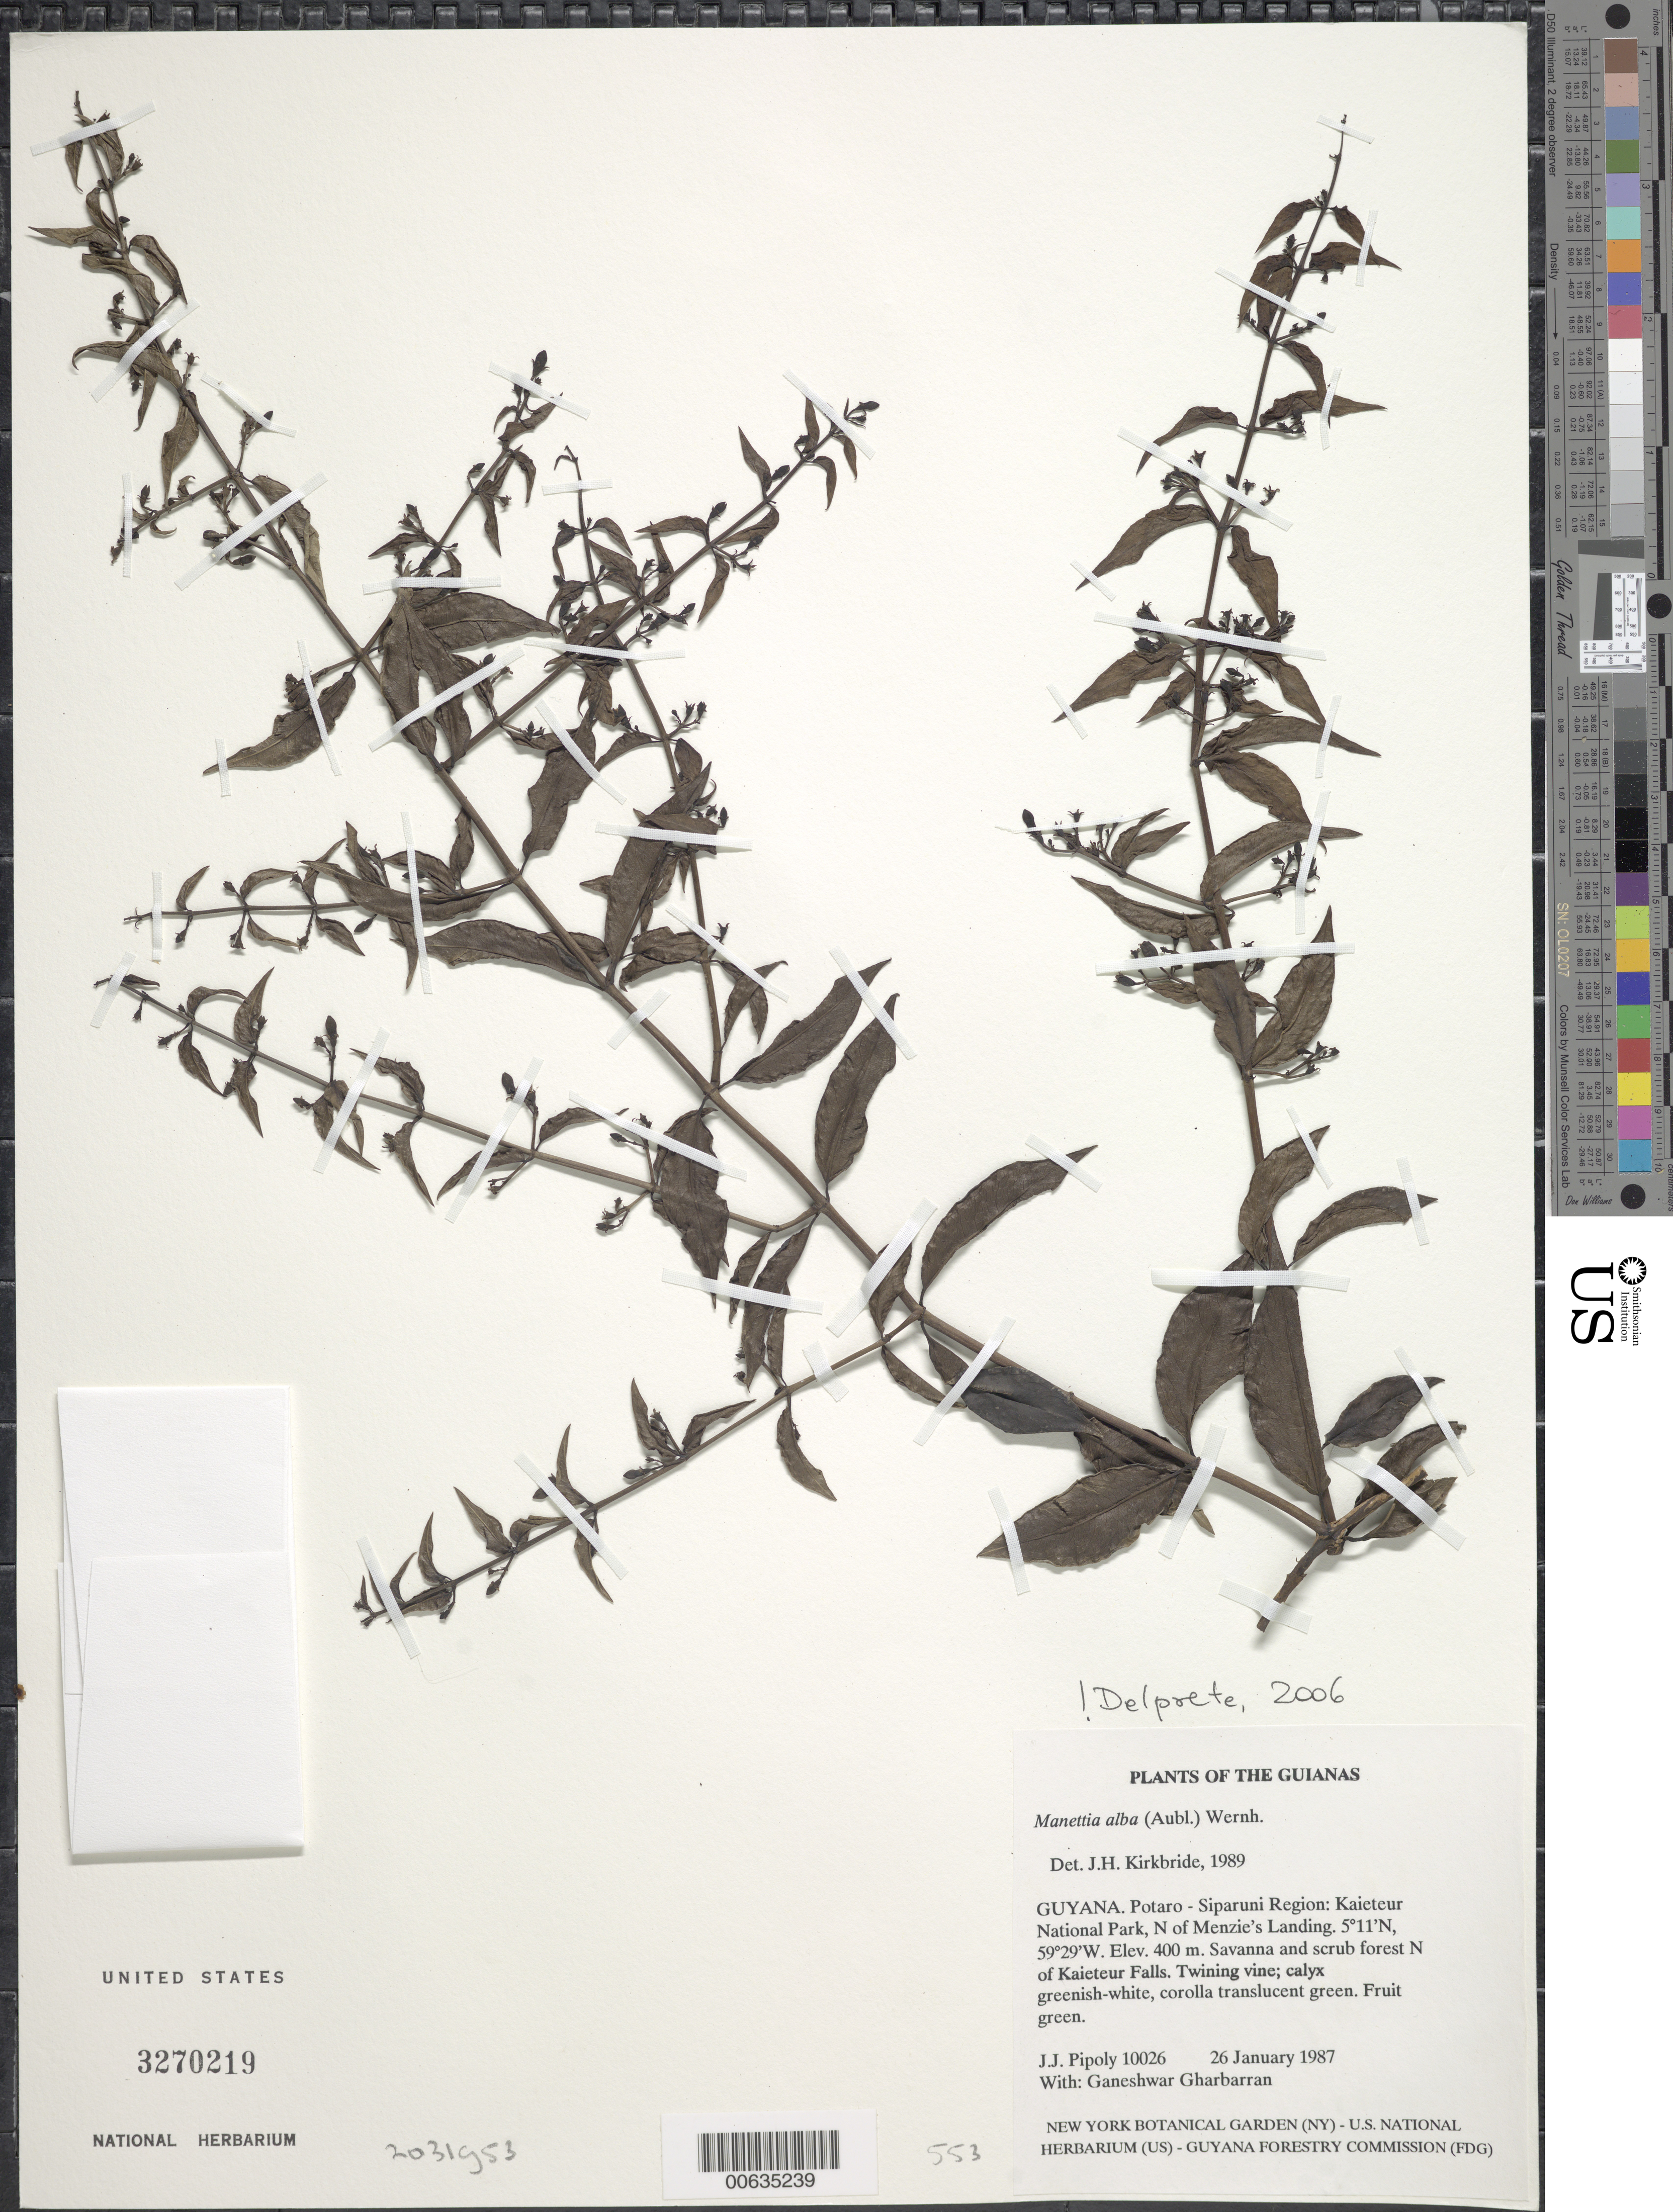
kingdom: Plantae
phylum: Tracheophyta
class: Magnoliopsida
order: Gentianales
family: Rubiaceae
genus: Manettia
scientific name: Manettia alba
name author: (Aubl.) Wernham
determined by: Delprete, P. G., Herb. de Guyane Cay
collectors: J. J. Pipoly & G. Gharbarran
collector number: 10026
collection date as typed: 26 January 1987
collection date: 1987-01-26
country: Guyana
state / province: Potaro-Siparuni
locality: Kaieteur National Park; N of Menzie's Landing and Kaieteur Falls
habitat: Savanna and scrub forest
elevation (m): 400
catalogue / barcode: US 3270219